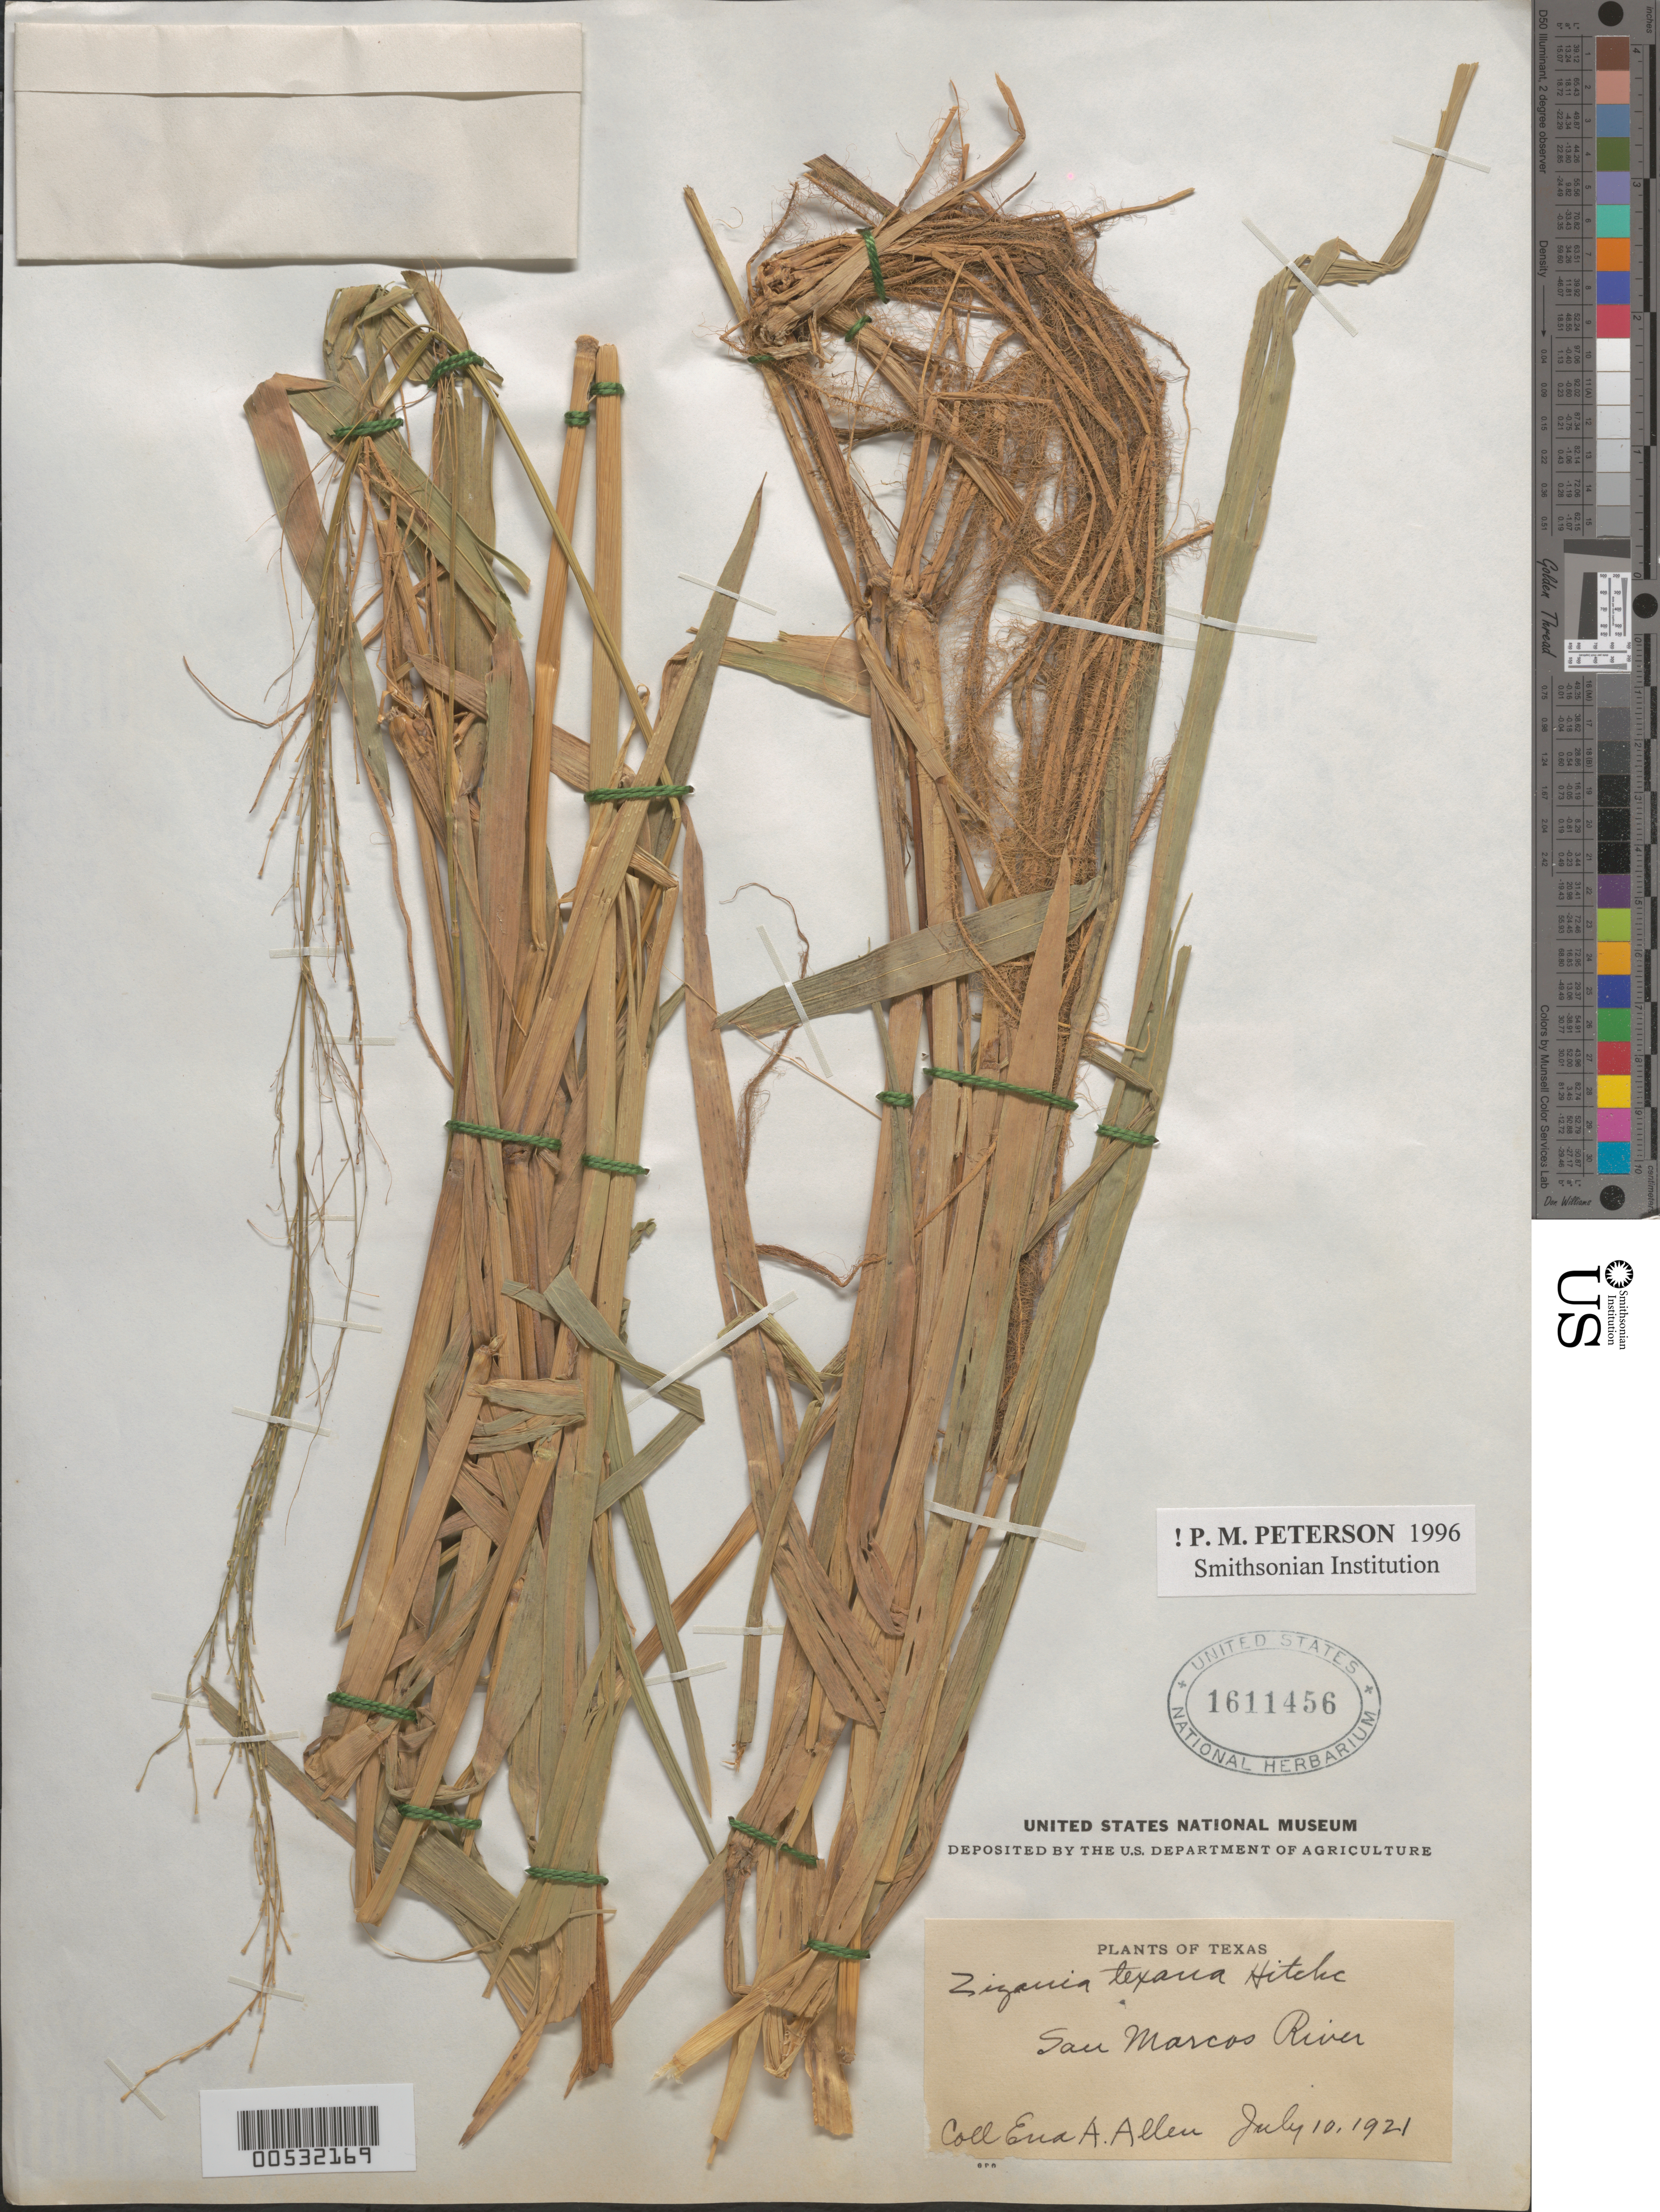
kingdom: Plantae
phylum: Tracheophyta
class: Liliopsida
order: Poales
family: Poaceae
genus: Zizania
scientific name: Zizania texana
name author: Hitchc.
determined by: Peterson, Paul M., (BOT), Smithsonian Institution - National Museum of Natural History (UNITED STATES)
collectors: E. A. Allen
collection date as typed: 10 Jul 1921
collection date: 1921-07-10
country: United States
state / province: Texas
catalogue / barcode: US 1611456